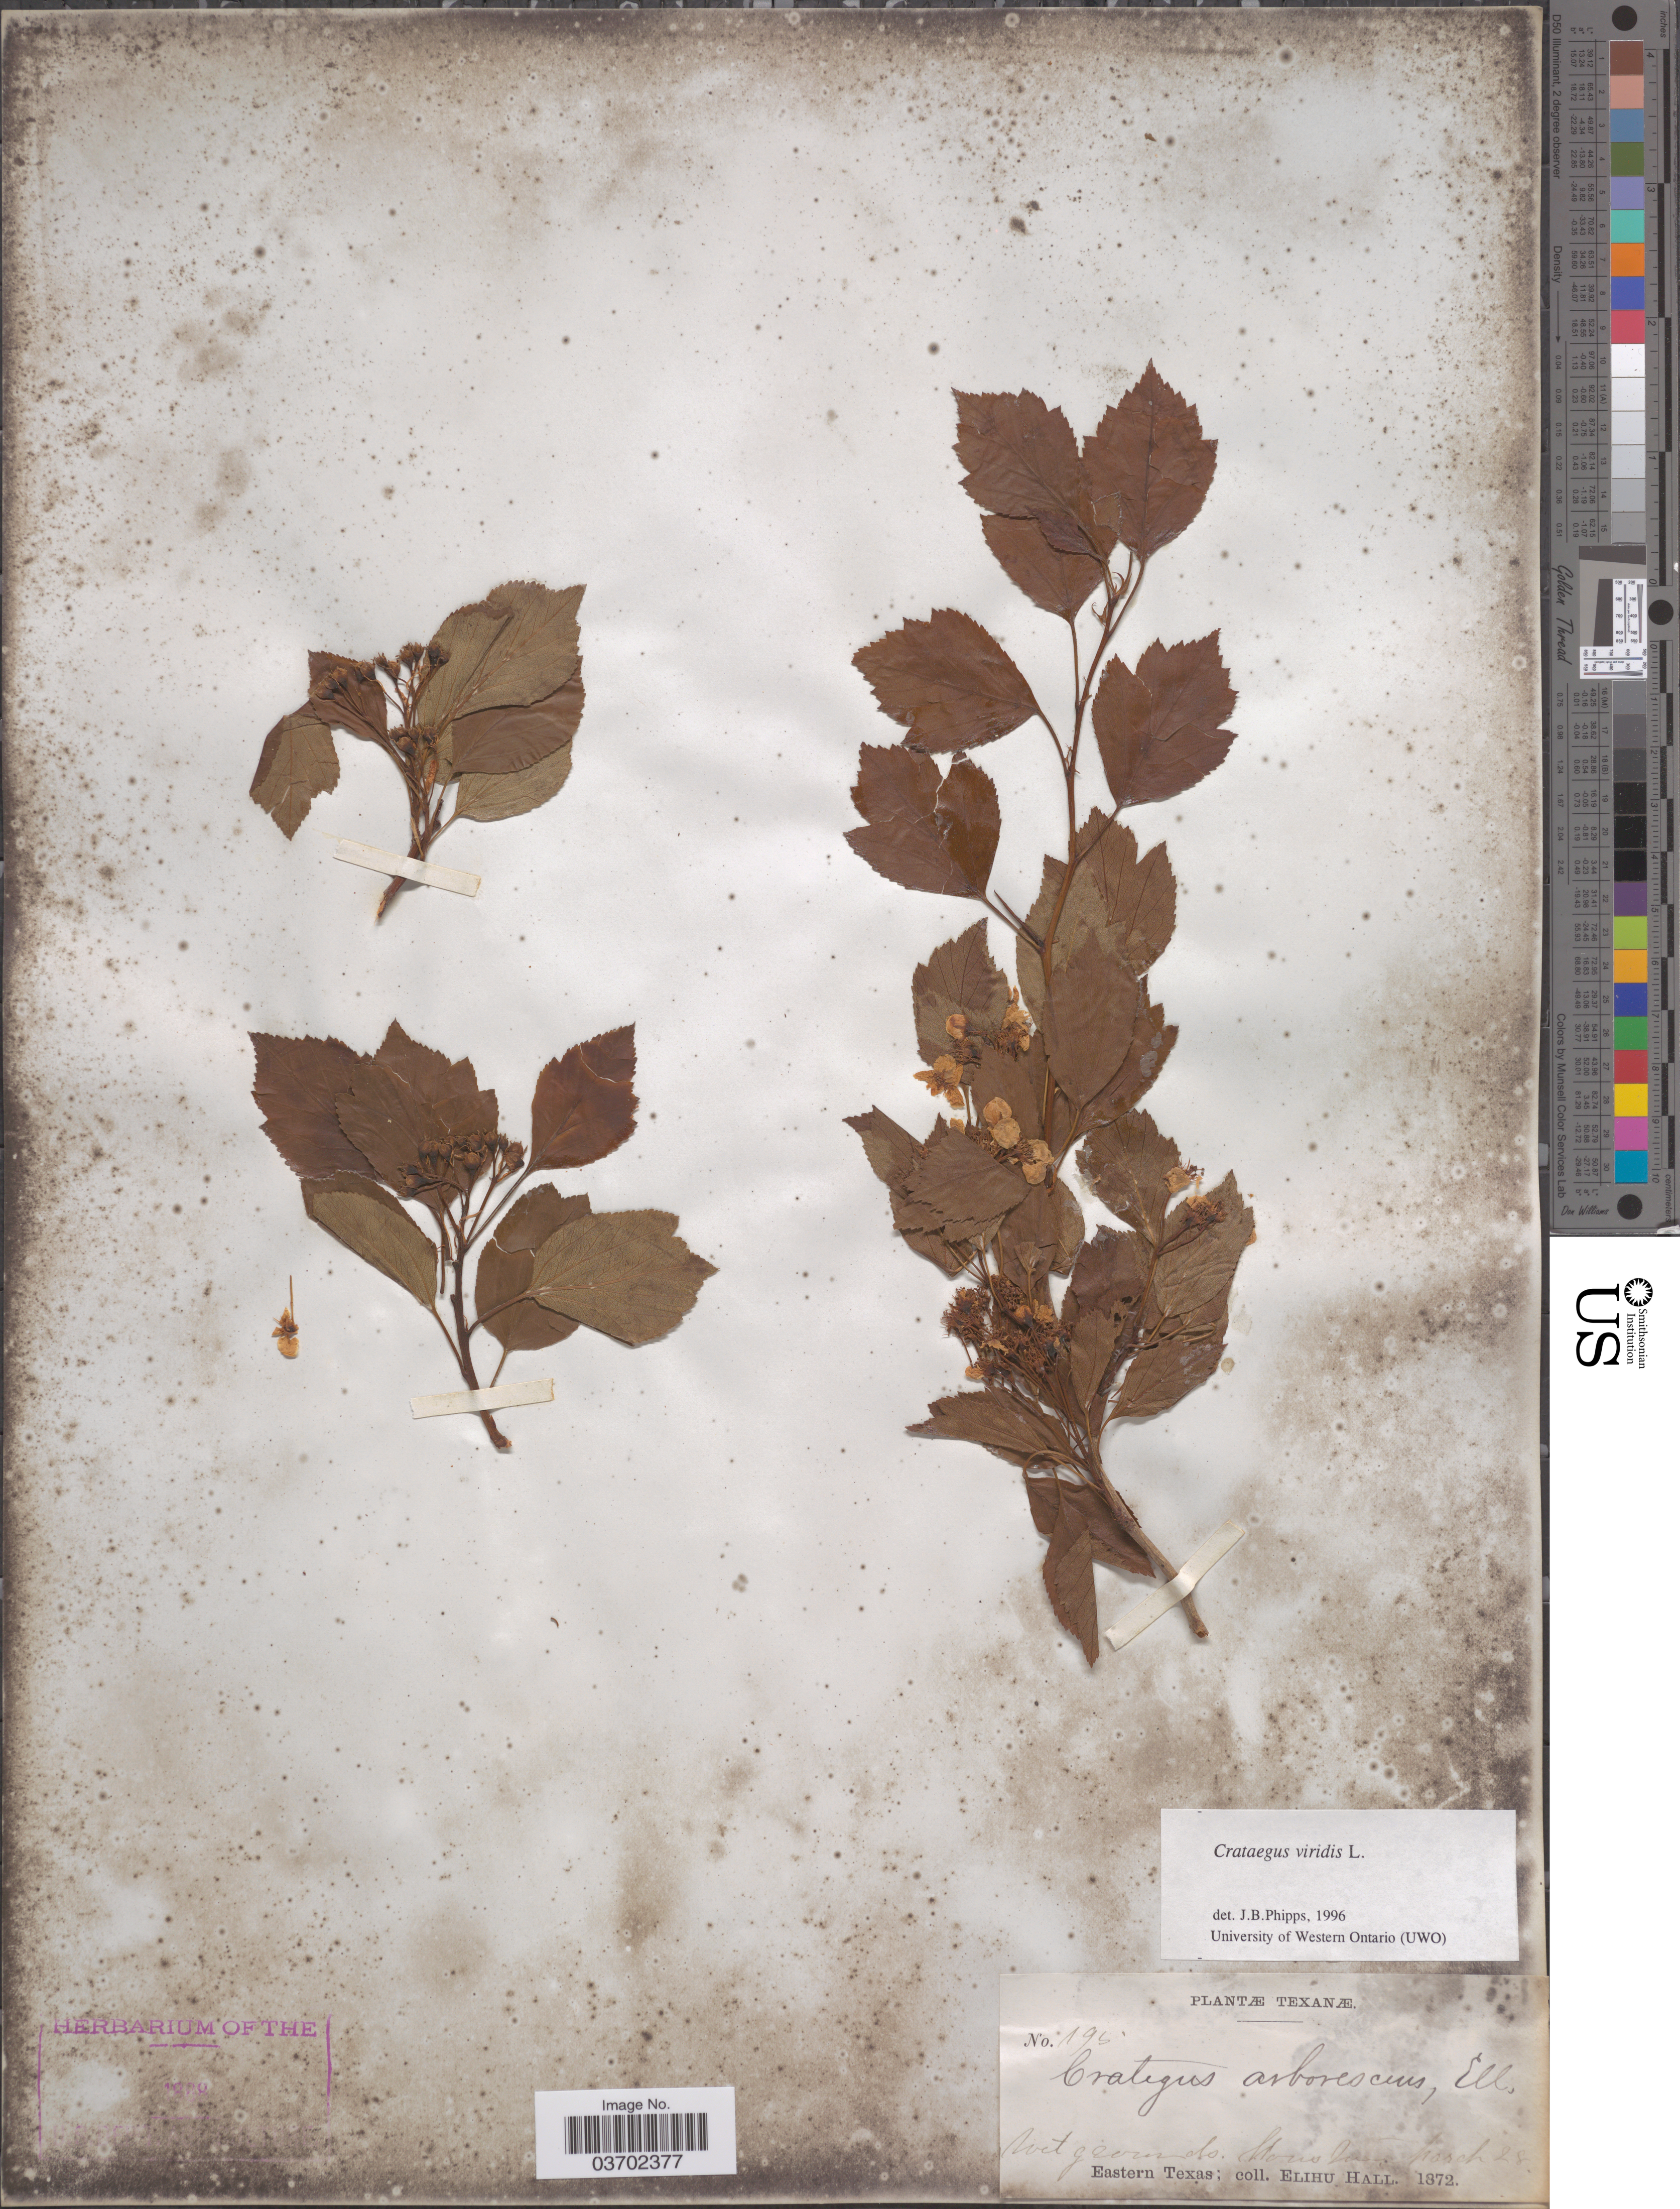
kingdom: Plantae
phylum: Tracheophyta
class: Magnoliopsida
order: Rosales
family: Rosaceae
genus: Crataegus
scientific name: Crataegus viridis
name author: L.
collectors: E. Hall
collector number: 195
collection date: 1872-03-28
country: United States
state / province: Texas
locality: Houston. Eastern Texas.